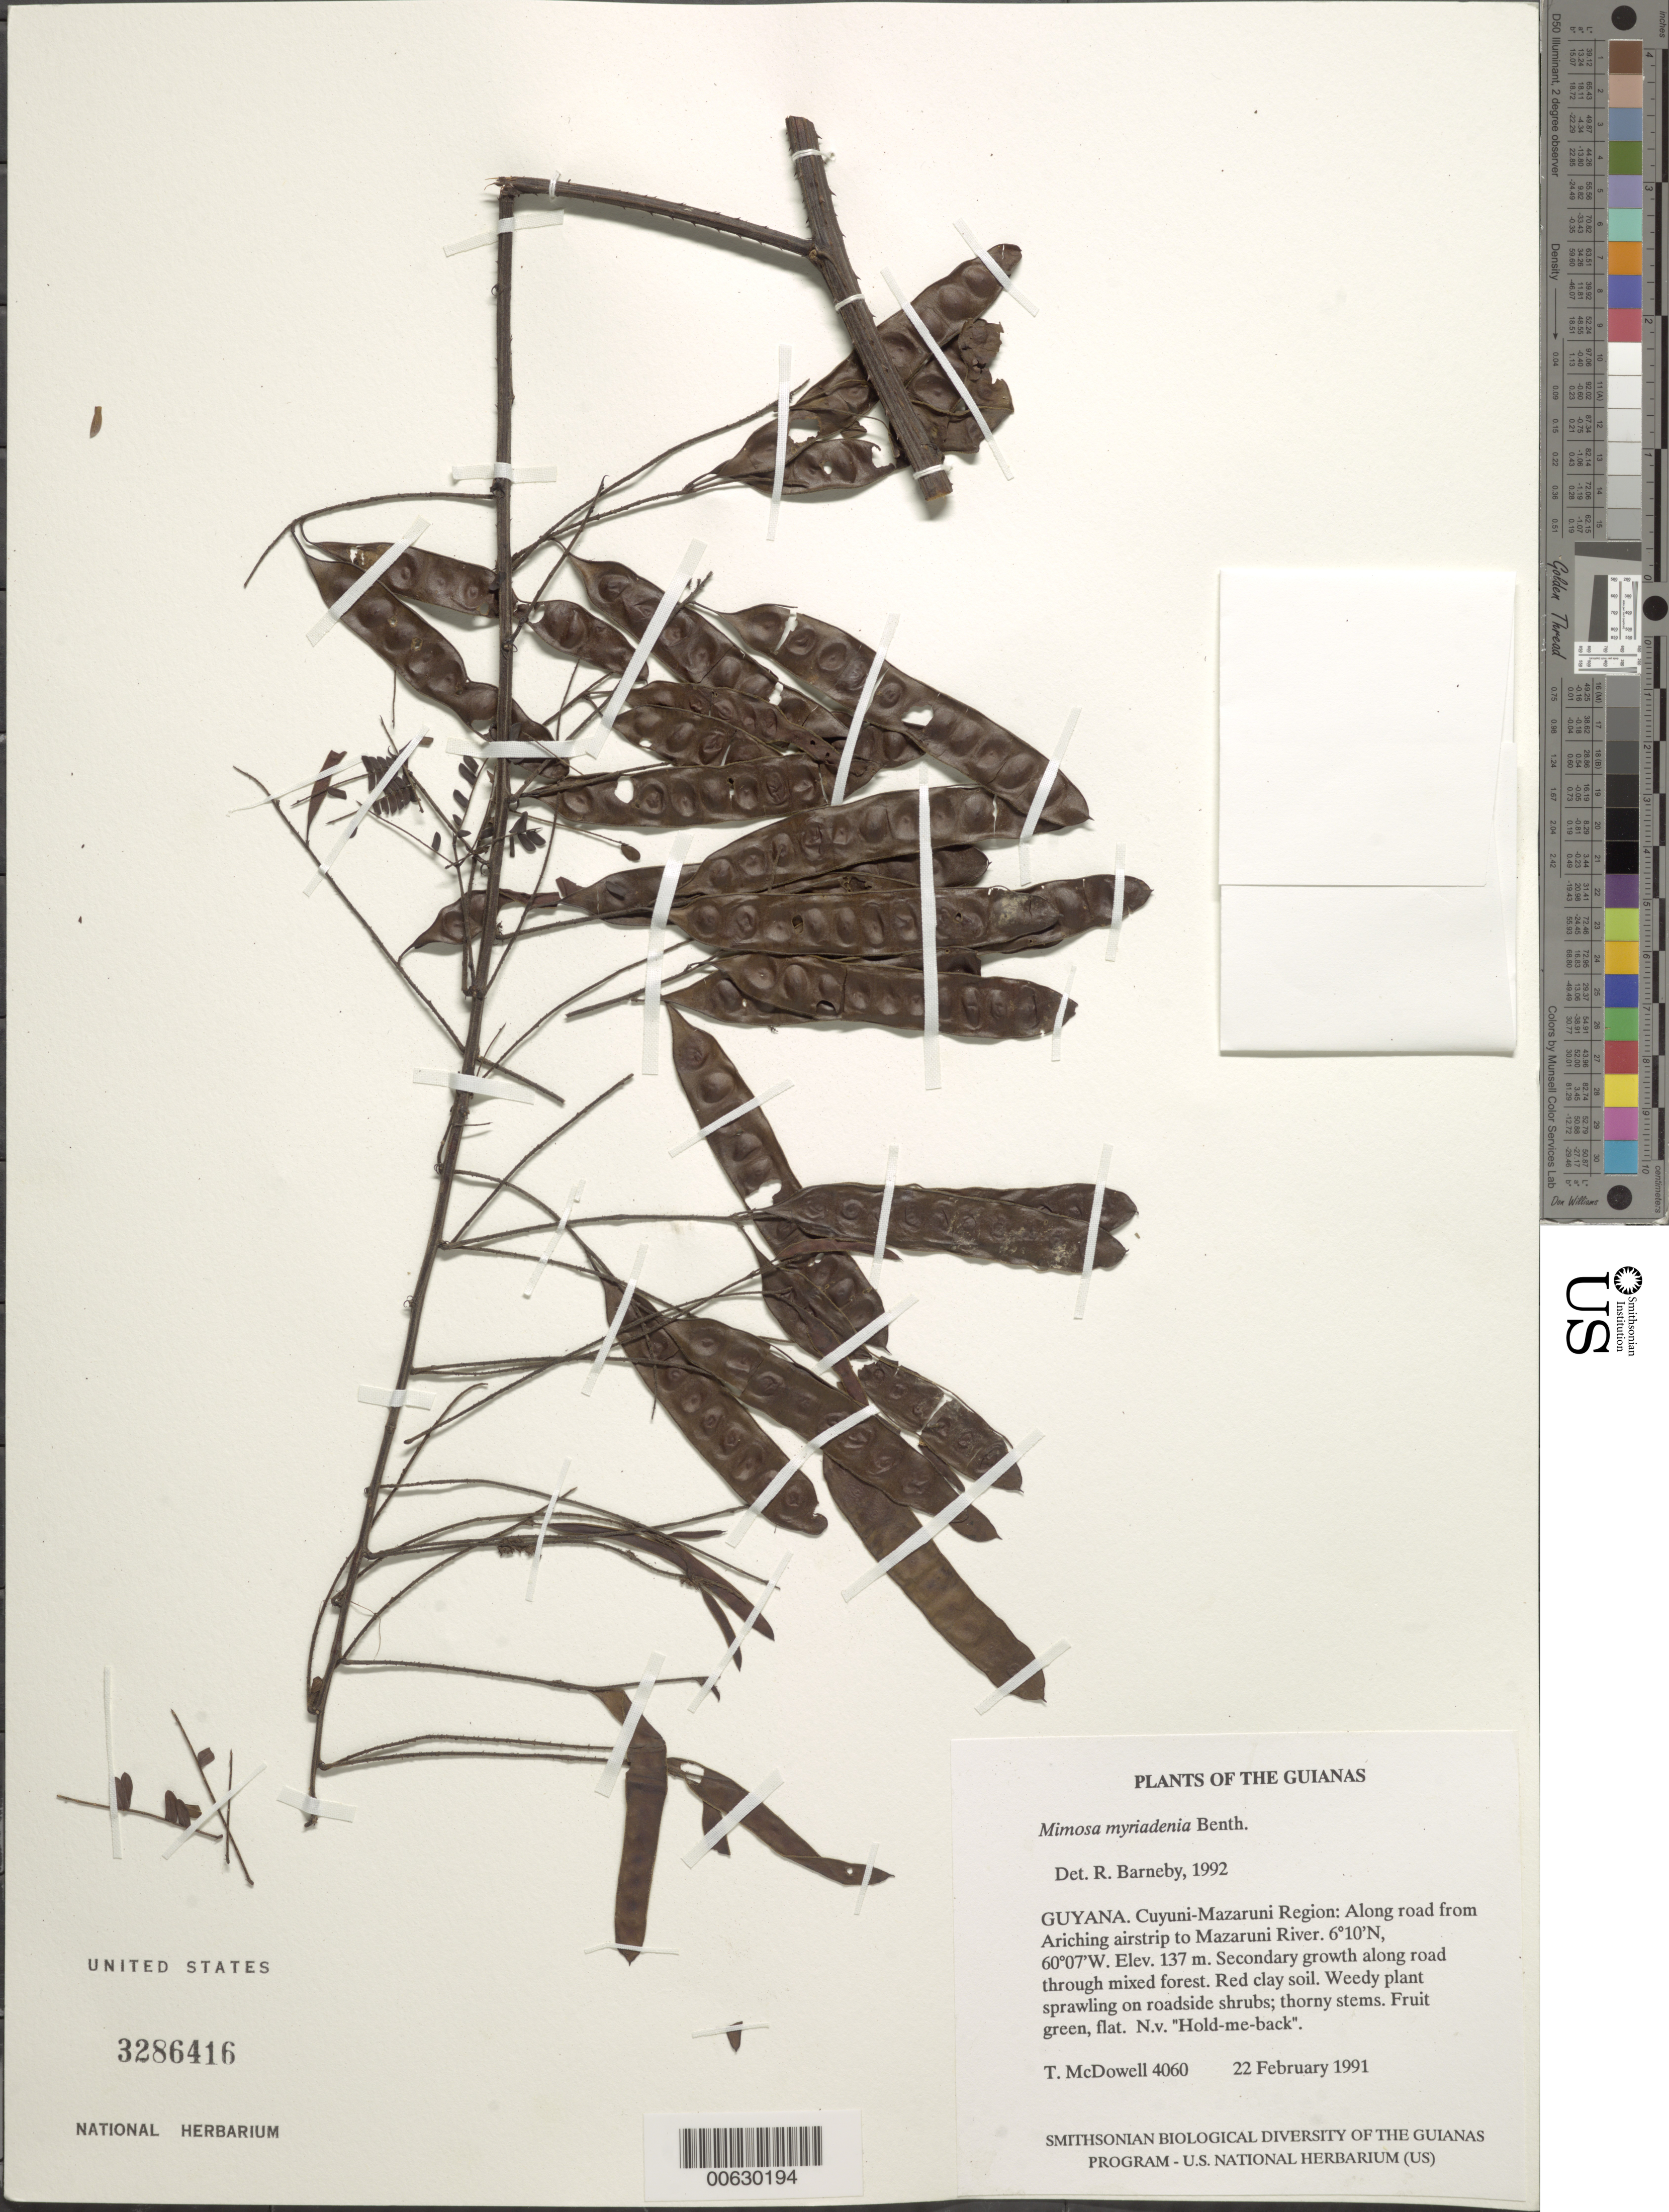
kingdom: Plantae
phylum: Tracheophyta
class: Magnoliopsida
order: Fabales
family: Fabaceae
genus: Mimosa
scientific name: Mimosa myriadenia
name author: Benth.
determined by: Barneby, Rupert C., (NY)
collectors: T. McDowell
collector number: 4060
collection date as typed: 22 February 1991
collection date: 1991-02-22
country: Guyana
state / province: Cuyuni-Mazaruni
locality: Along road from Ariching airstrip to Mazaruni River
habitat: Secondary growth along road through mixed forest. Red clay soil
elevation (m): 137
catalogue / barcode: US 3286416